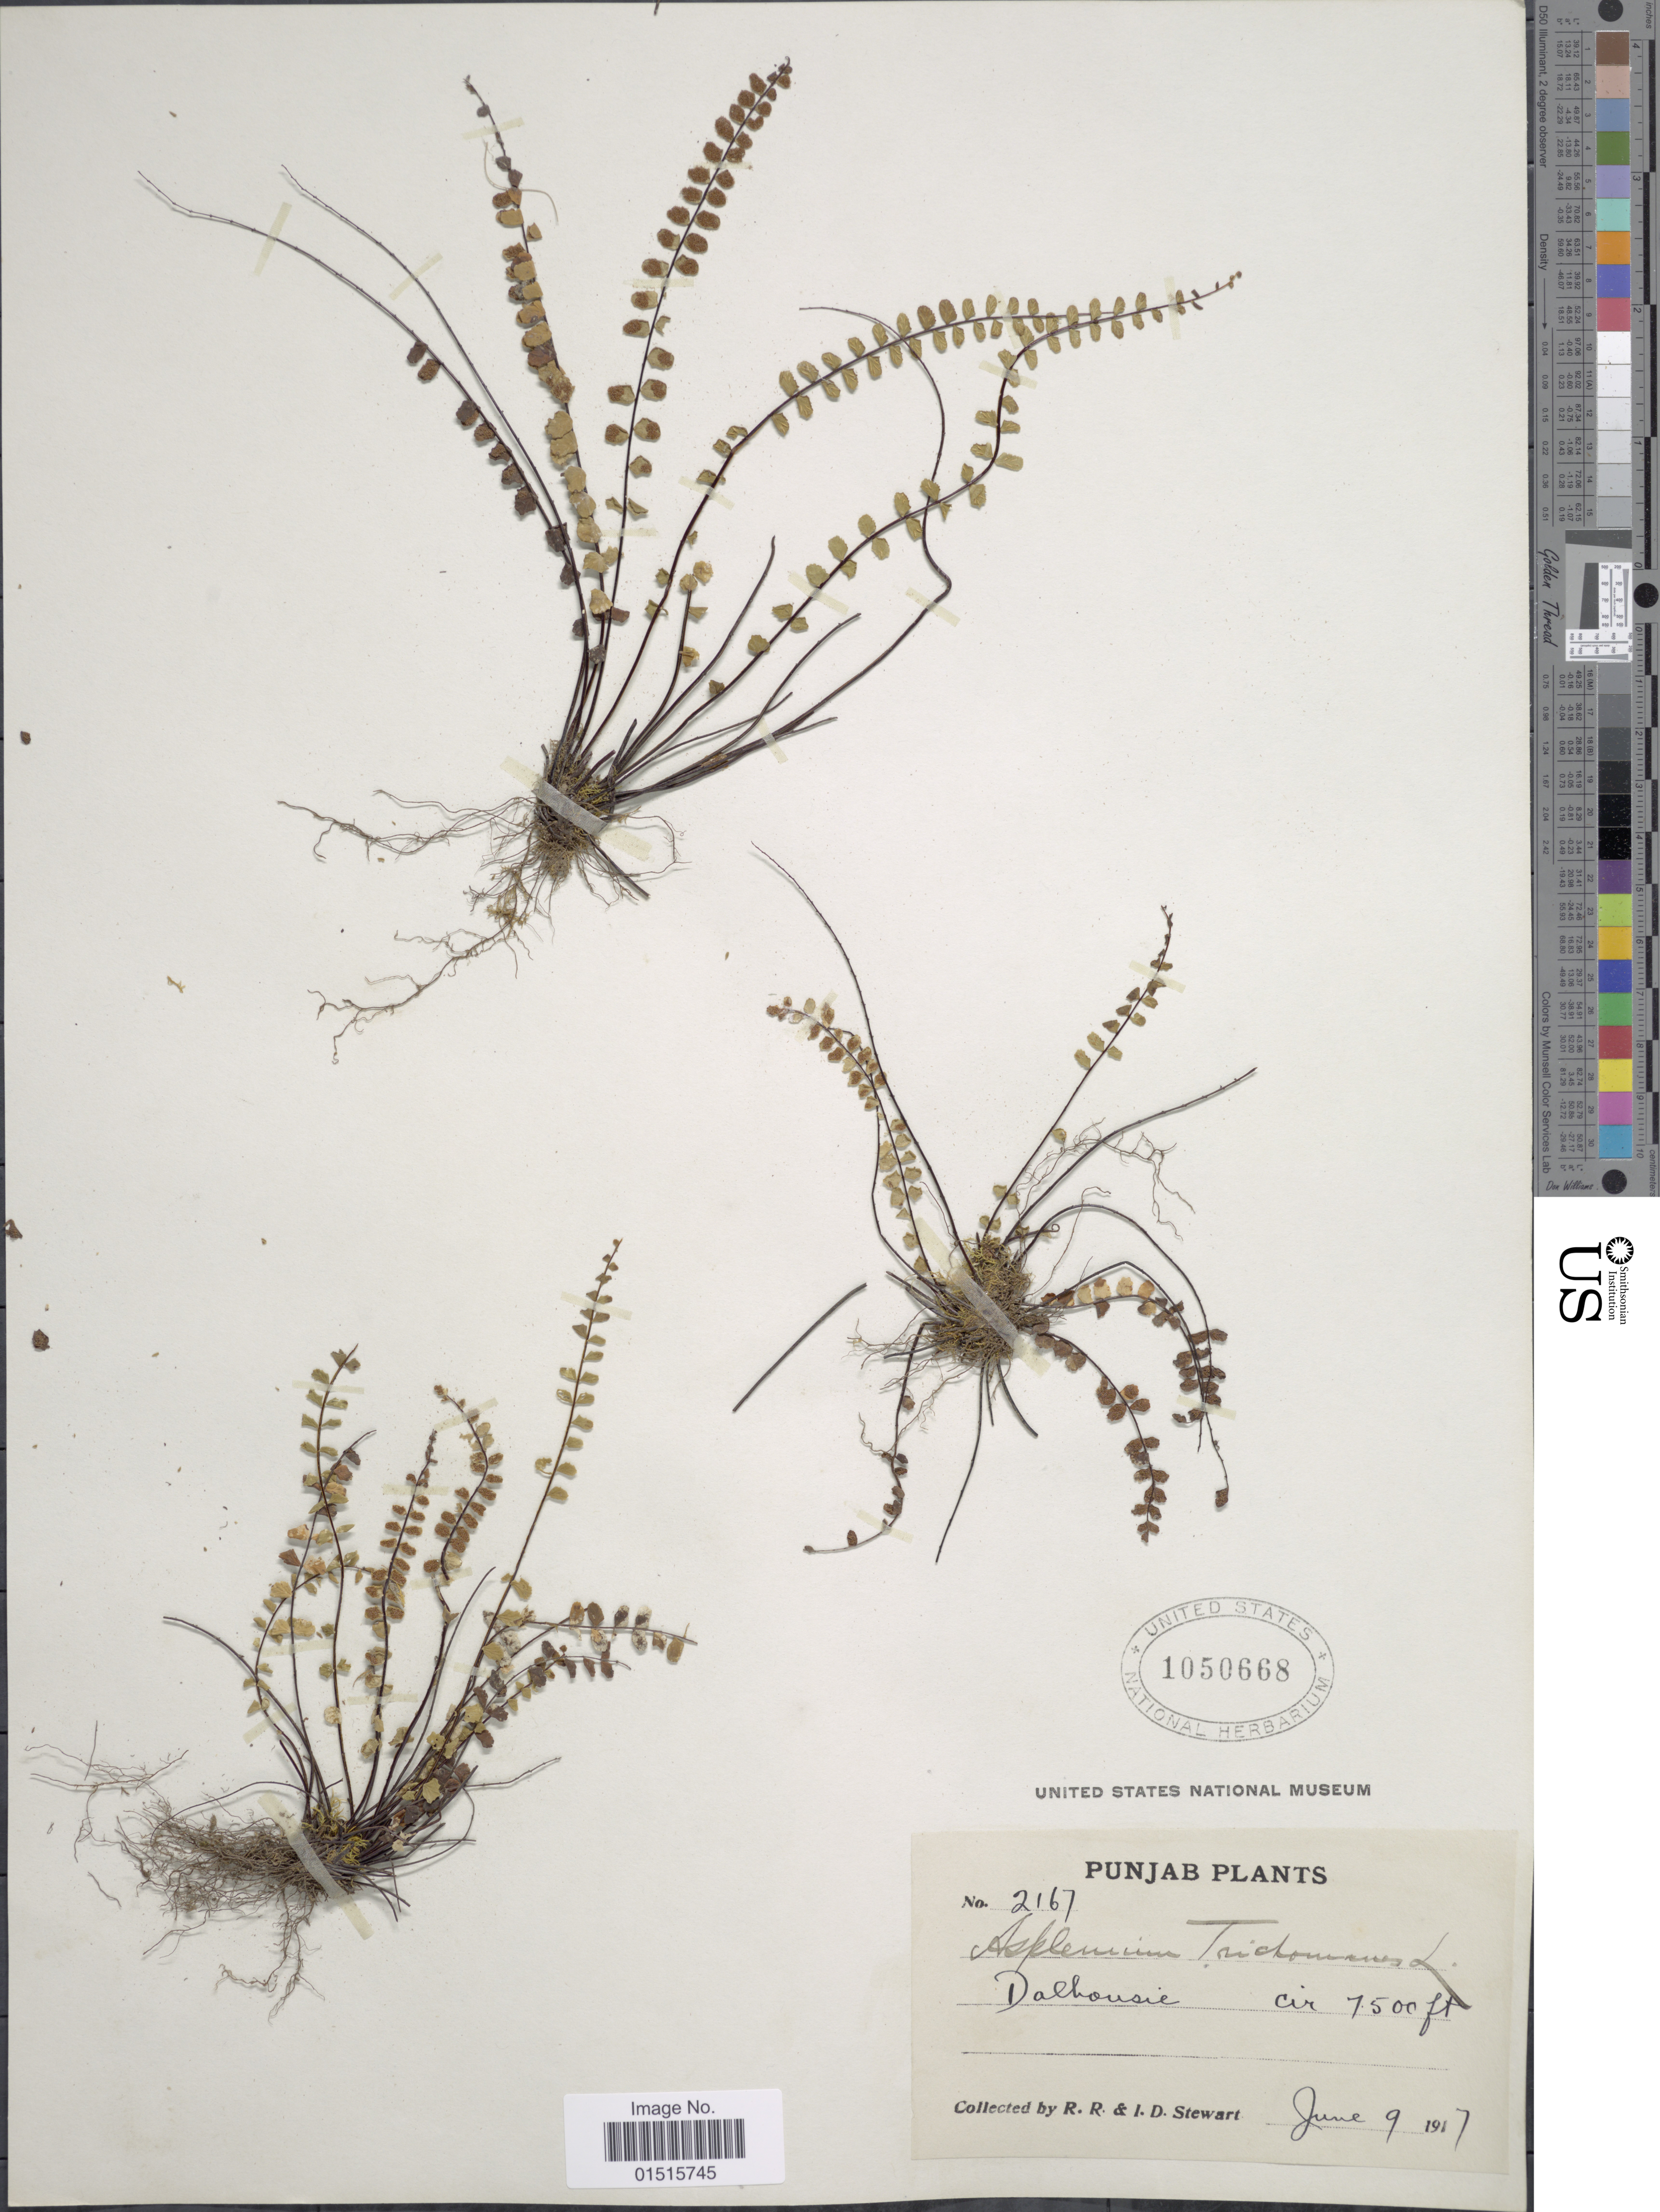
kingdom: Plantae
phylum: Tracheophyta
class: Polypodiopsida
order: Polypodiales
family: Aspleniaceae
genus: Asplenium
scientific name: Asplenium trichomanes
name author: L.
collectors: R. R. Stewart & I. Stewart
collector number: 2167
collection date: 1917-06-09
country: India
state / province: Punjab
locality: Dalhousie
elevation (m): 2286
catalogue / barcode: US 1050668